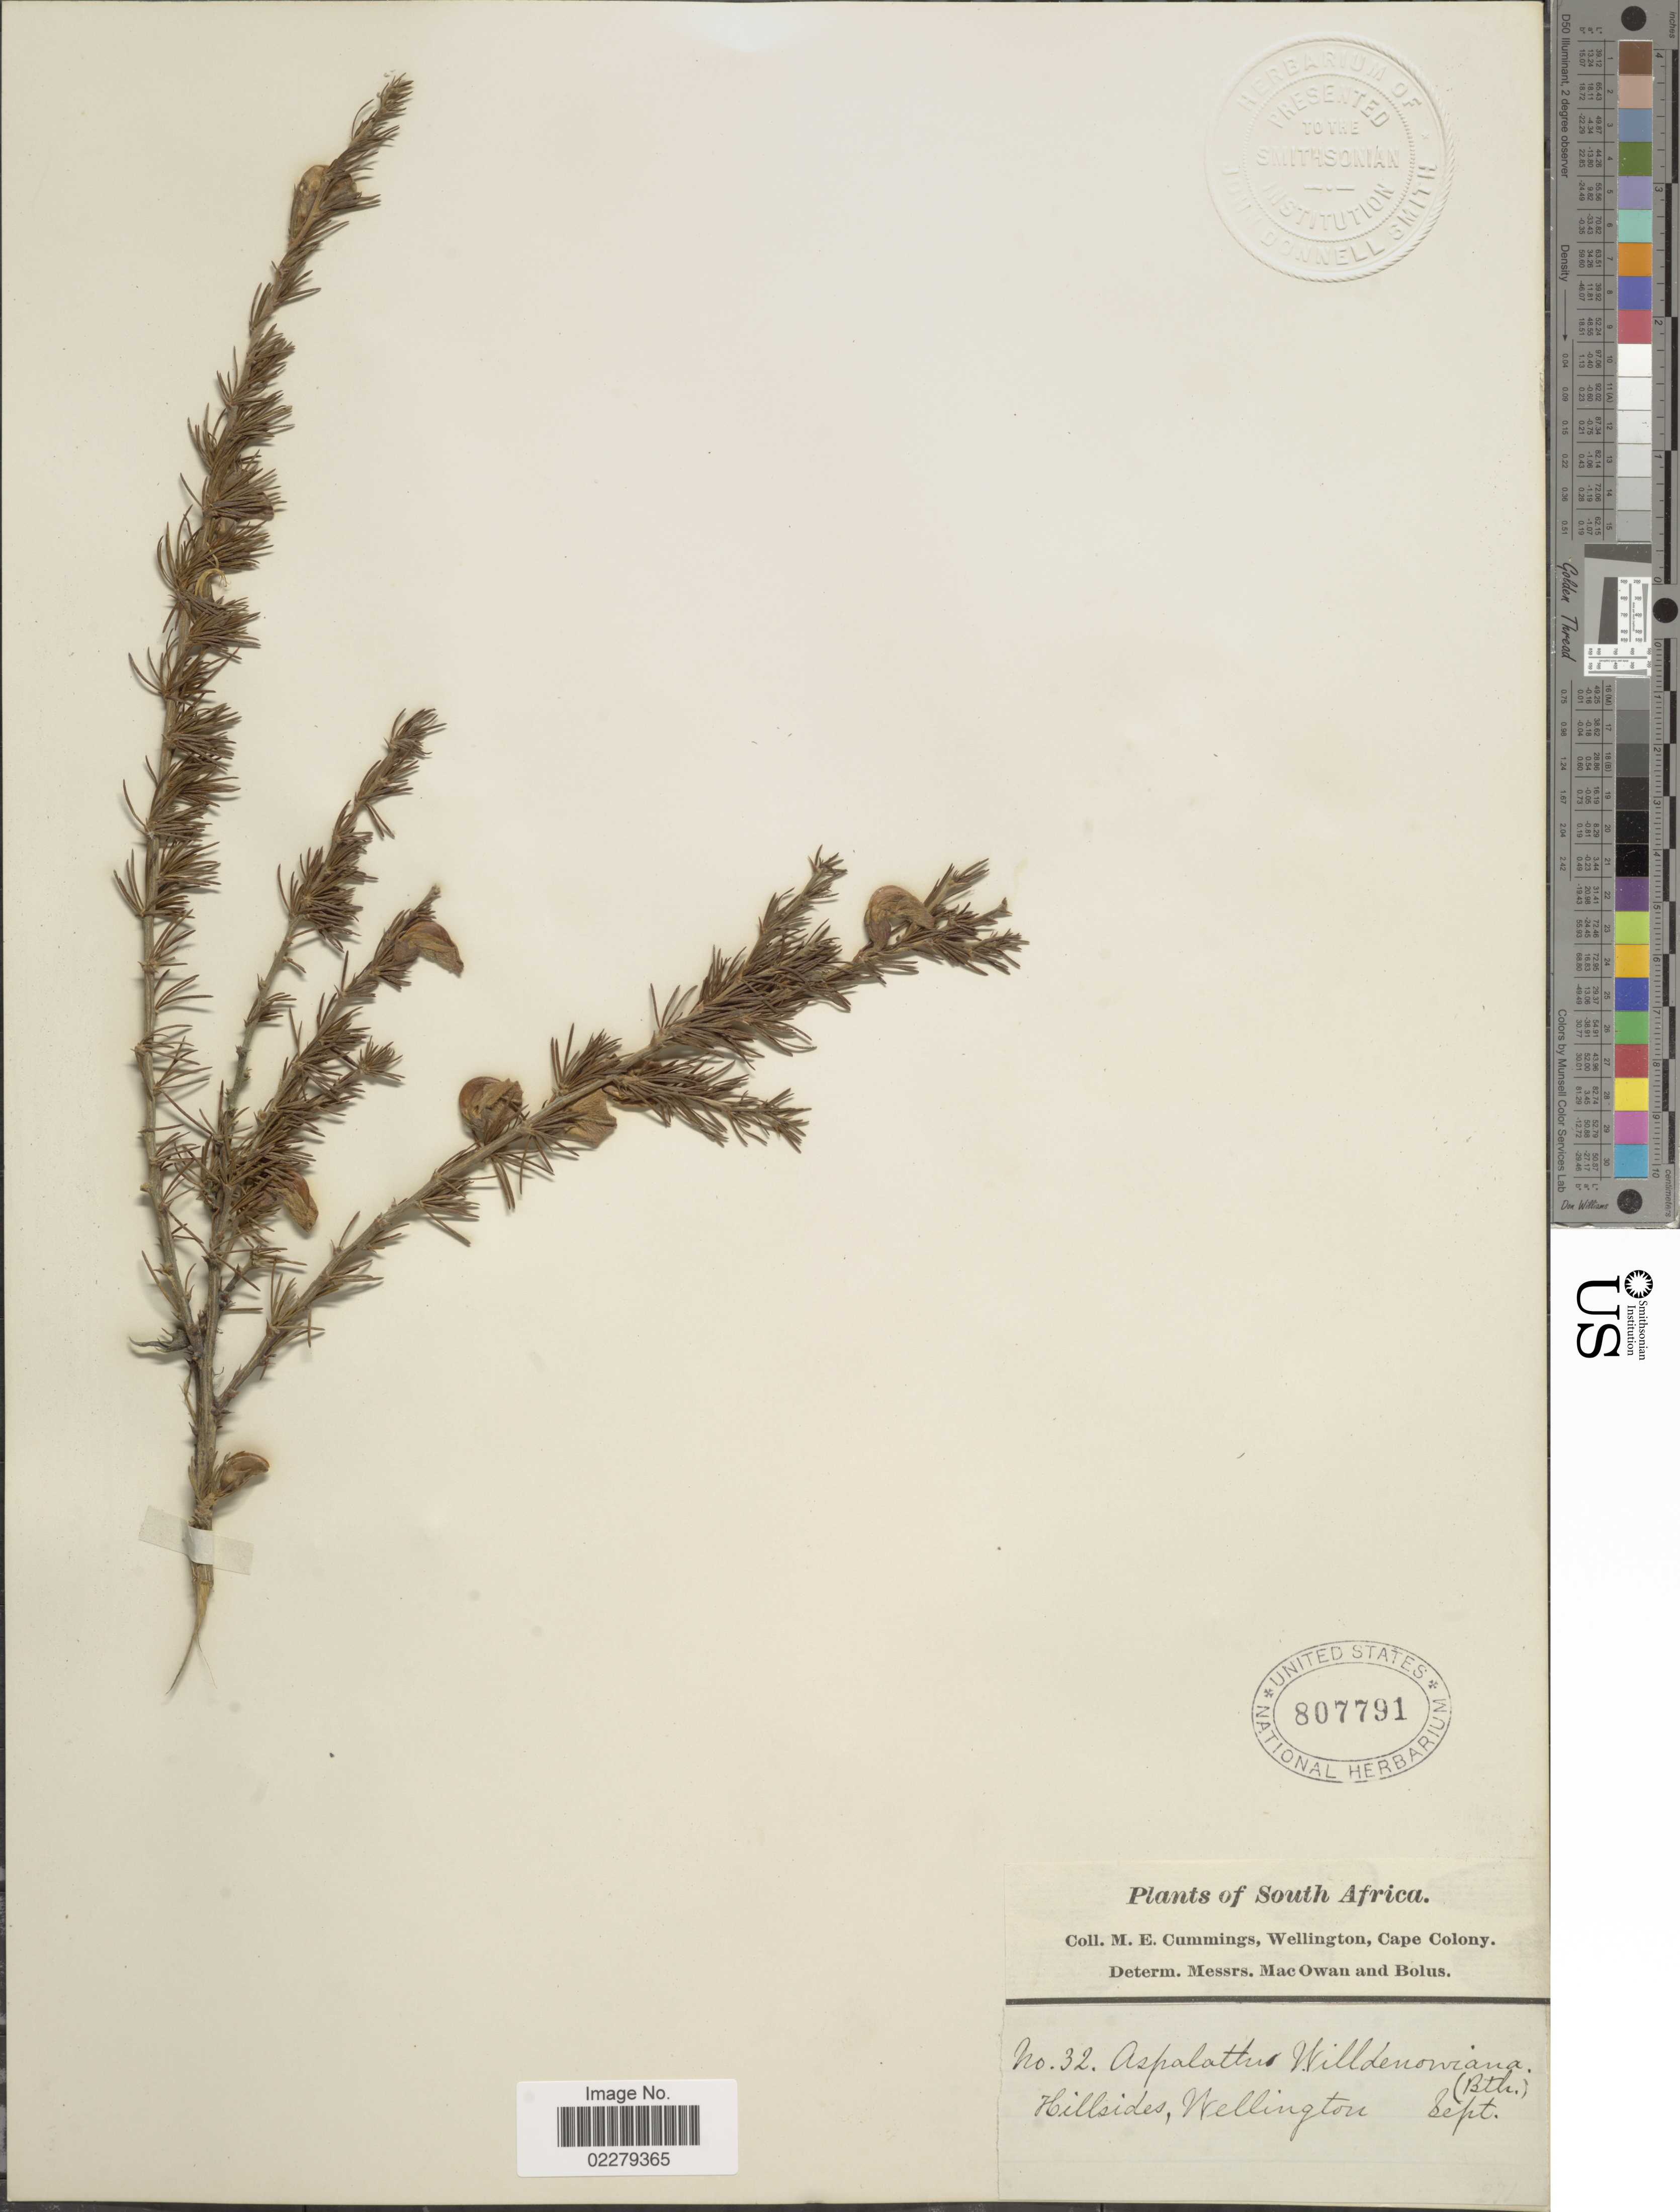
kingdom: Plantae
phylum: Tracheophyta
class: Magnoliopsida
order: Fabales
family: Fabaceae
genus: Aspalathus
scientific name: Aspalathus willdenowiana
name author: Benth.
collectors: M. E. Cummings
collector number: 32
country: South Africa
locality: Hillsides, Wellington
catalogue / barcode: US 807791